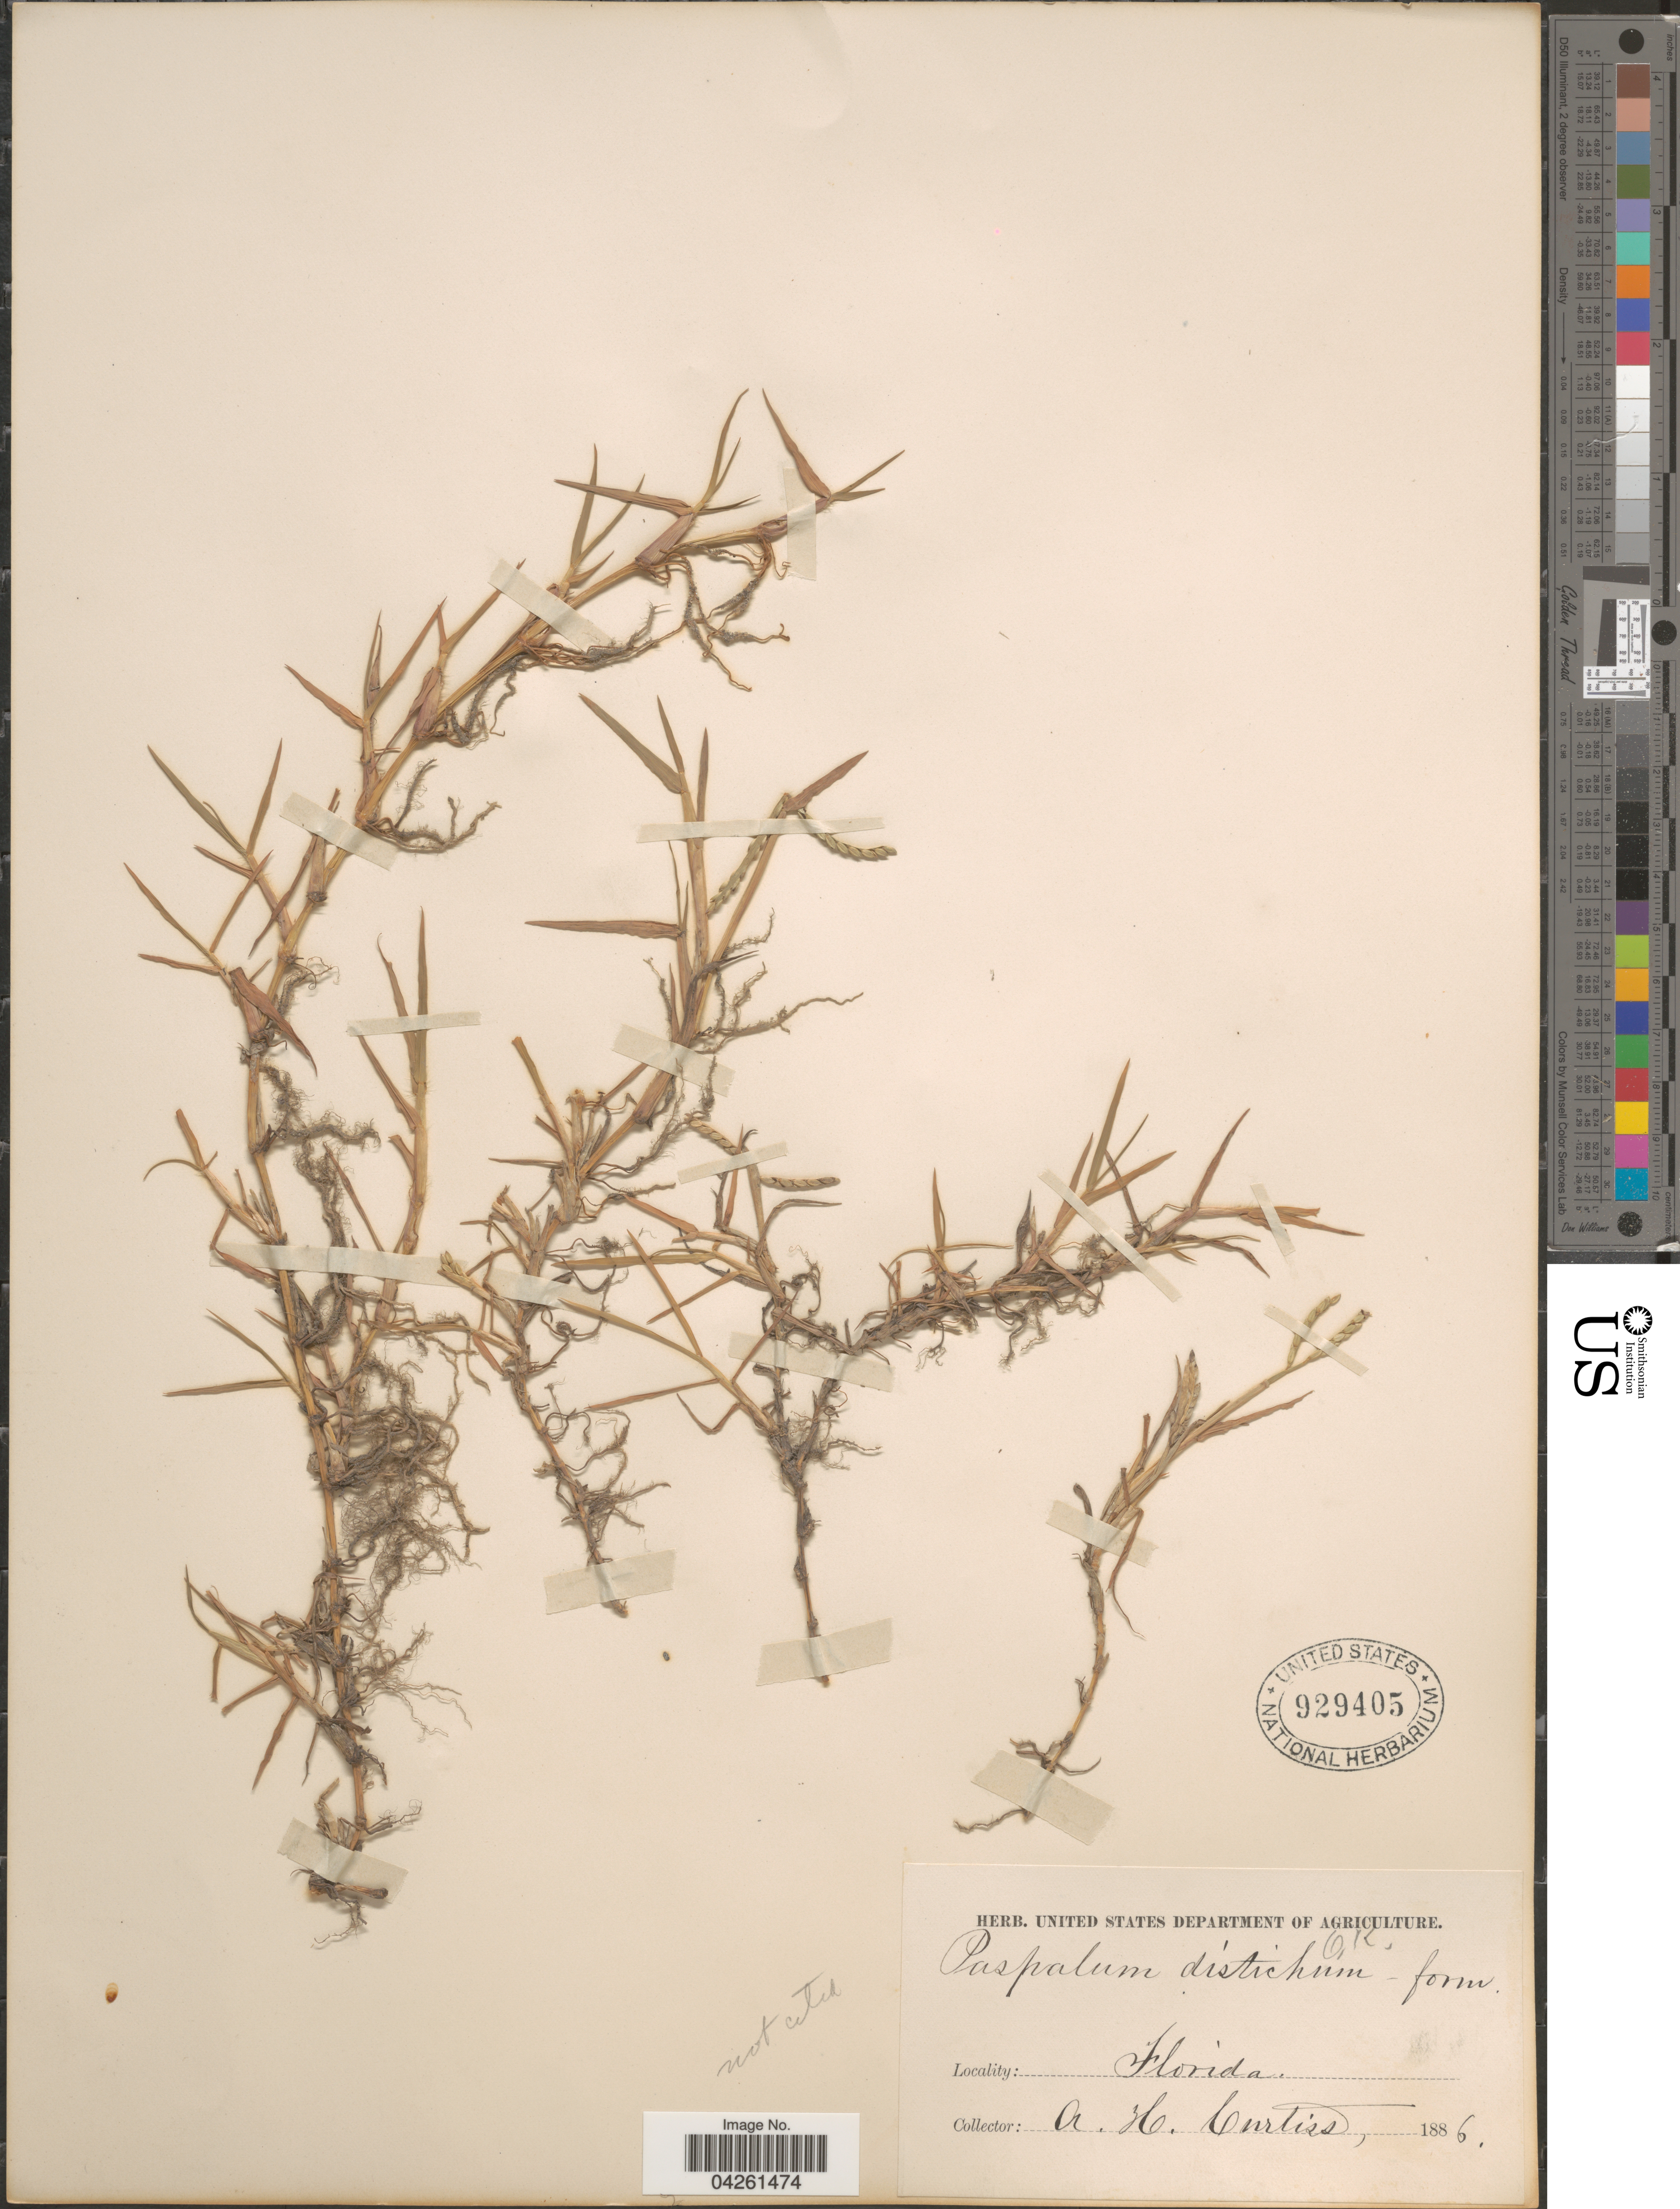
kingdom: Plantae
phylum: Tracheophyta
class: Liliopsida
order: Poales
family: Poaceae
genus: Paspalum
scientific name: Paspalum distichum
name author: L.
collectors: A. H. Curtiss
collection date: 1886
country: United States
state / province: Florida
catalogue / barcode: US 929405